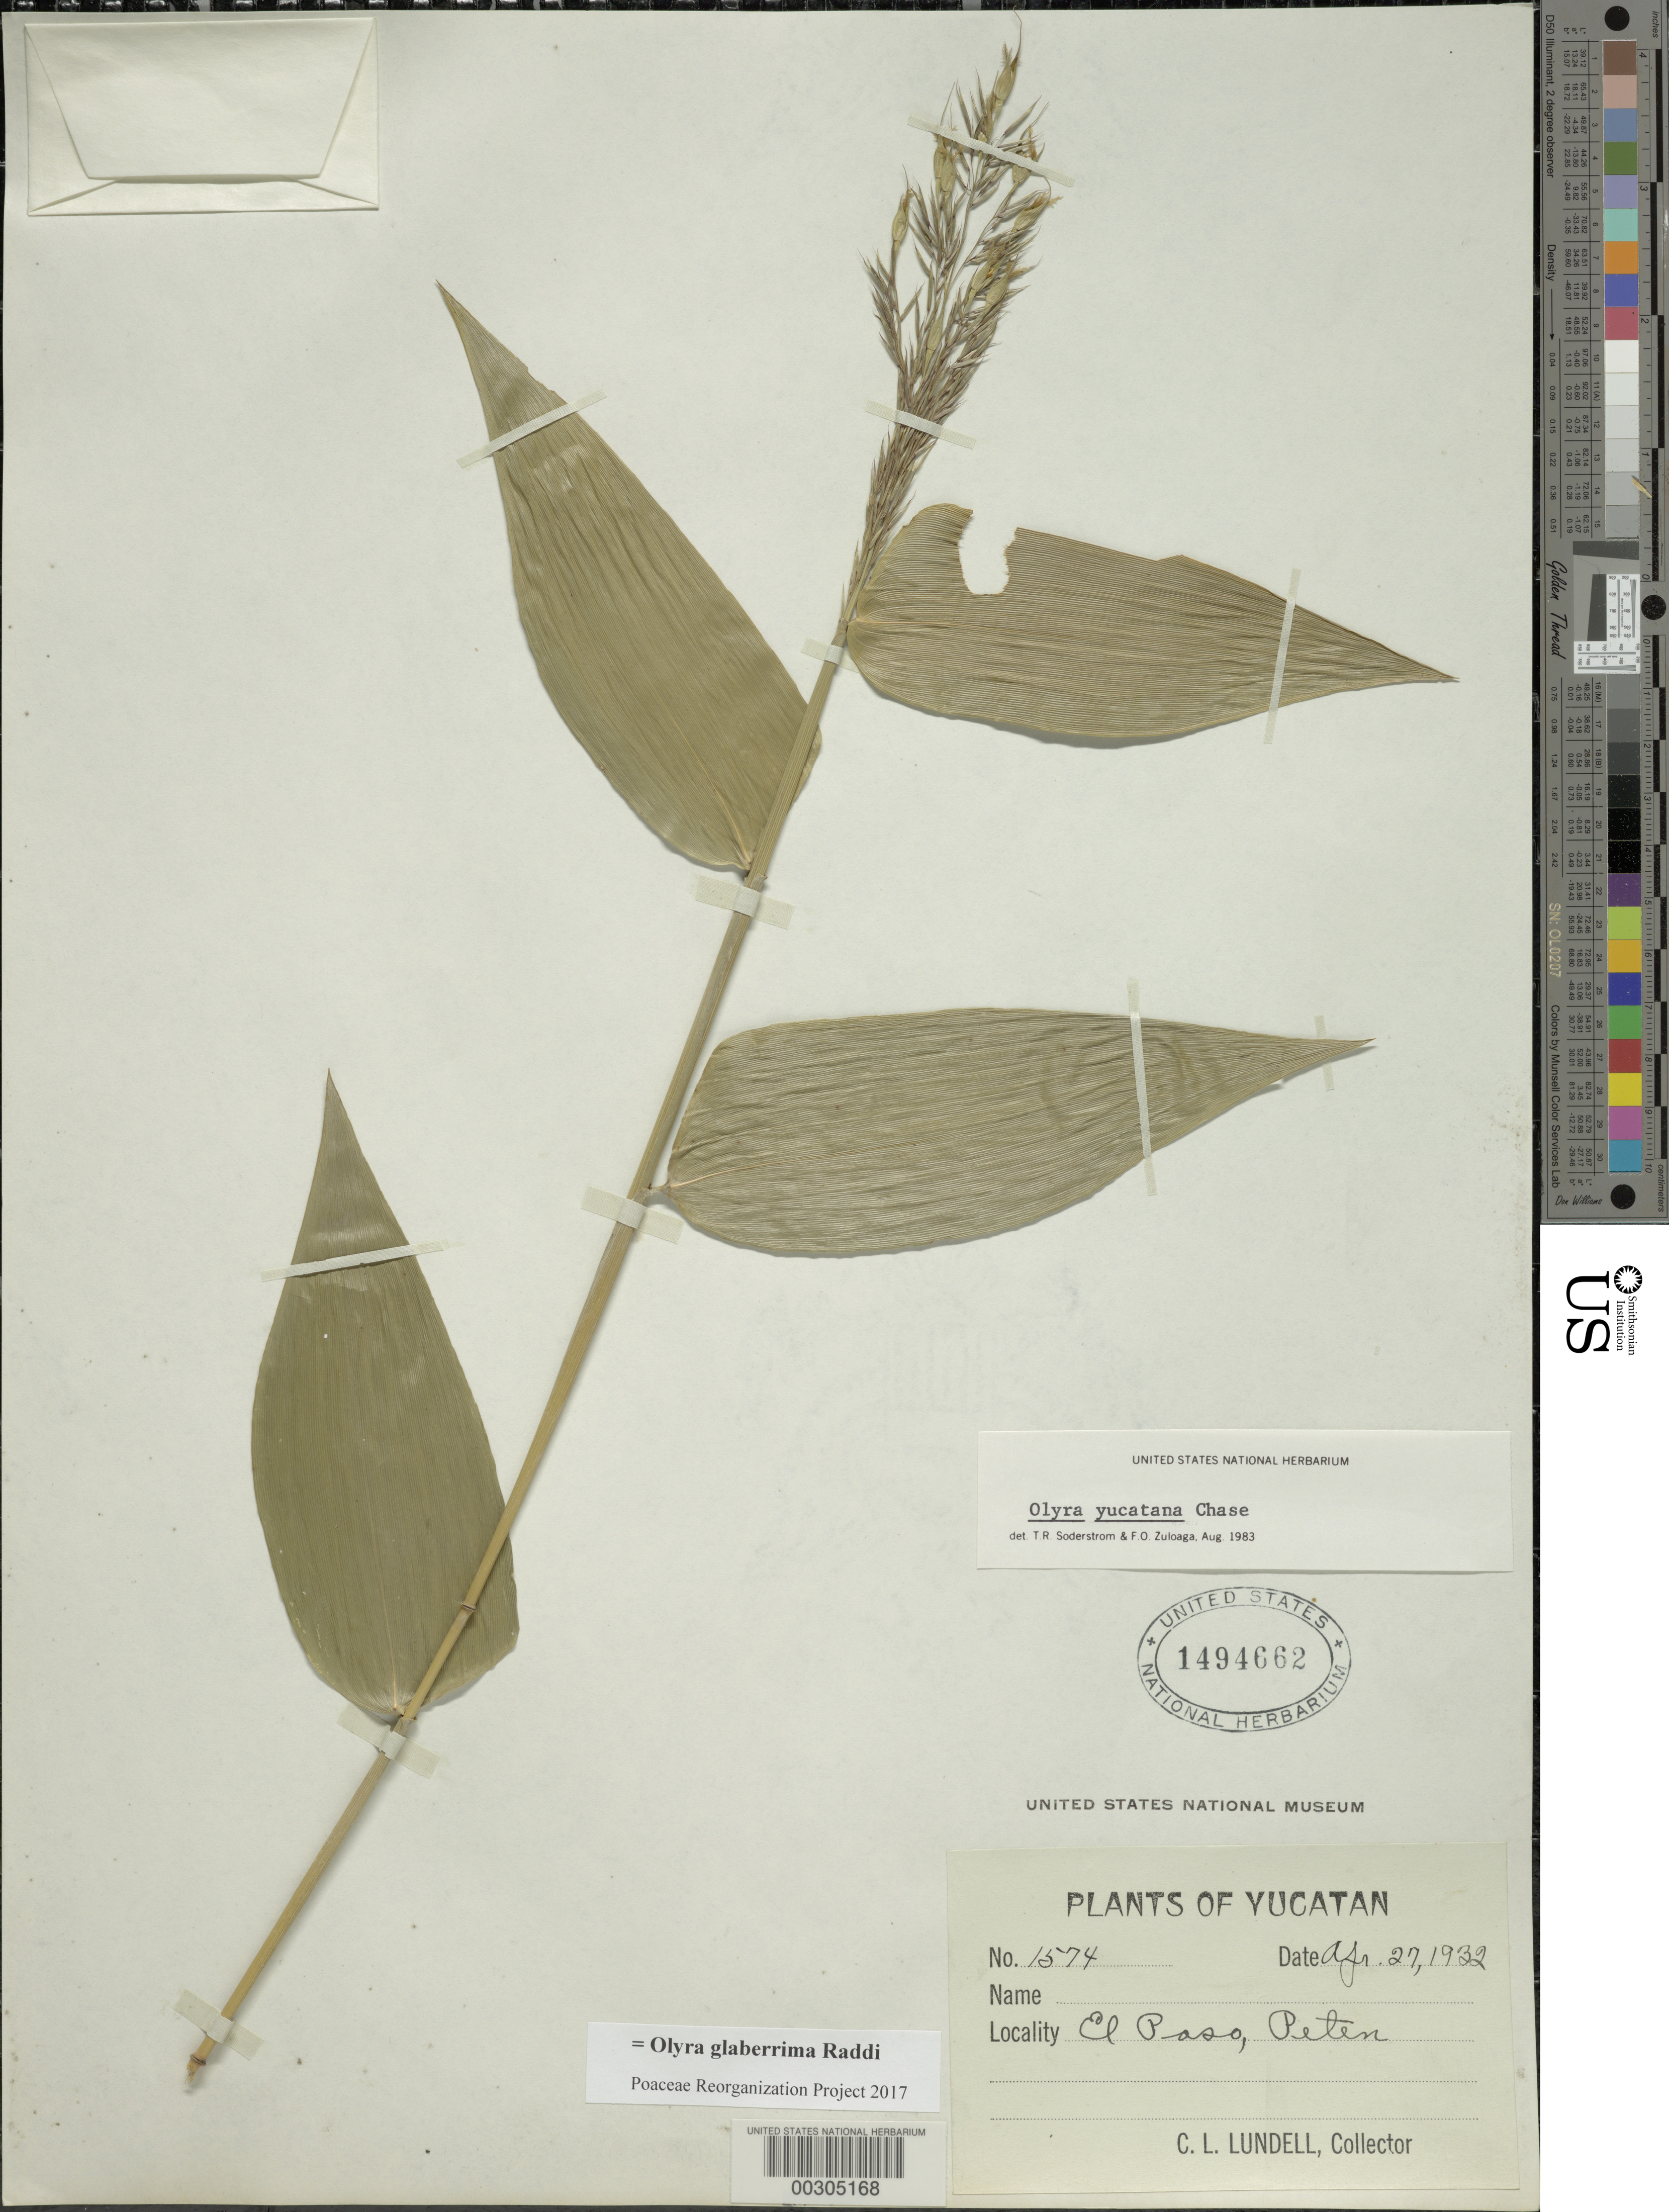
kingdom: Plantae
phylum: Tracheophyta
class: Liliopsida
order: Poales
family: Poaceae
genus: Olyra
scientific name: Olyra glaberrima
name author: Raddi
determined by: Poaceae Reorganization Project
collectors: C. L. Lundell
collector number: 1574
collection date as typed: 27 Apr 1932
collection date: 1932-04-27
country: Guatemala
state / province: El Petén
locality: El Paso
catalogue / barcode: US 1494662